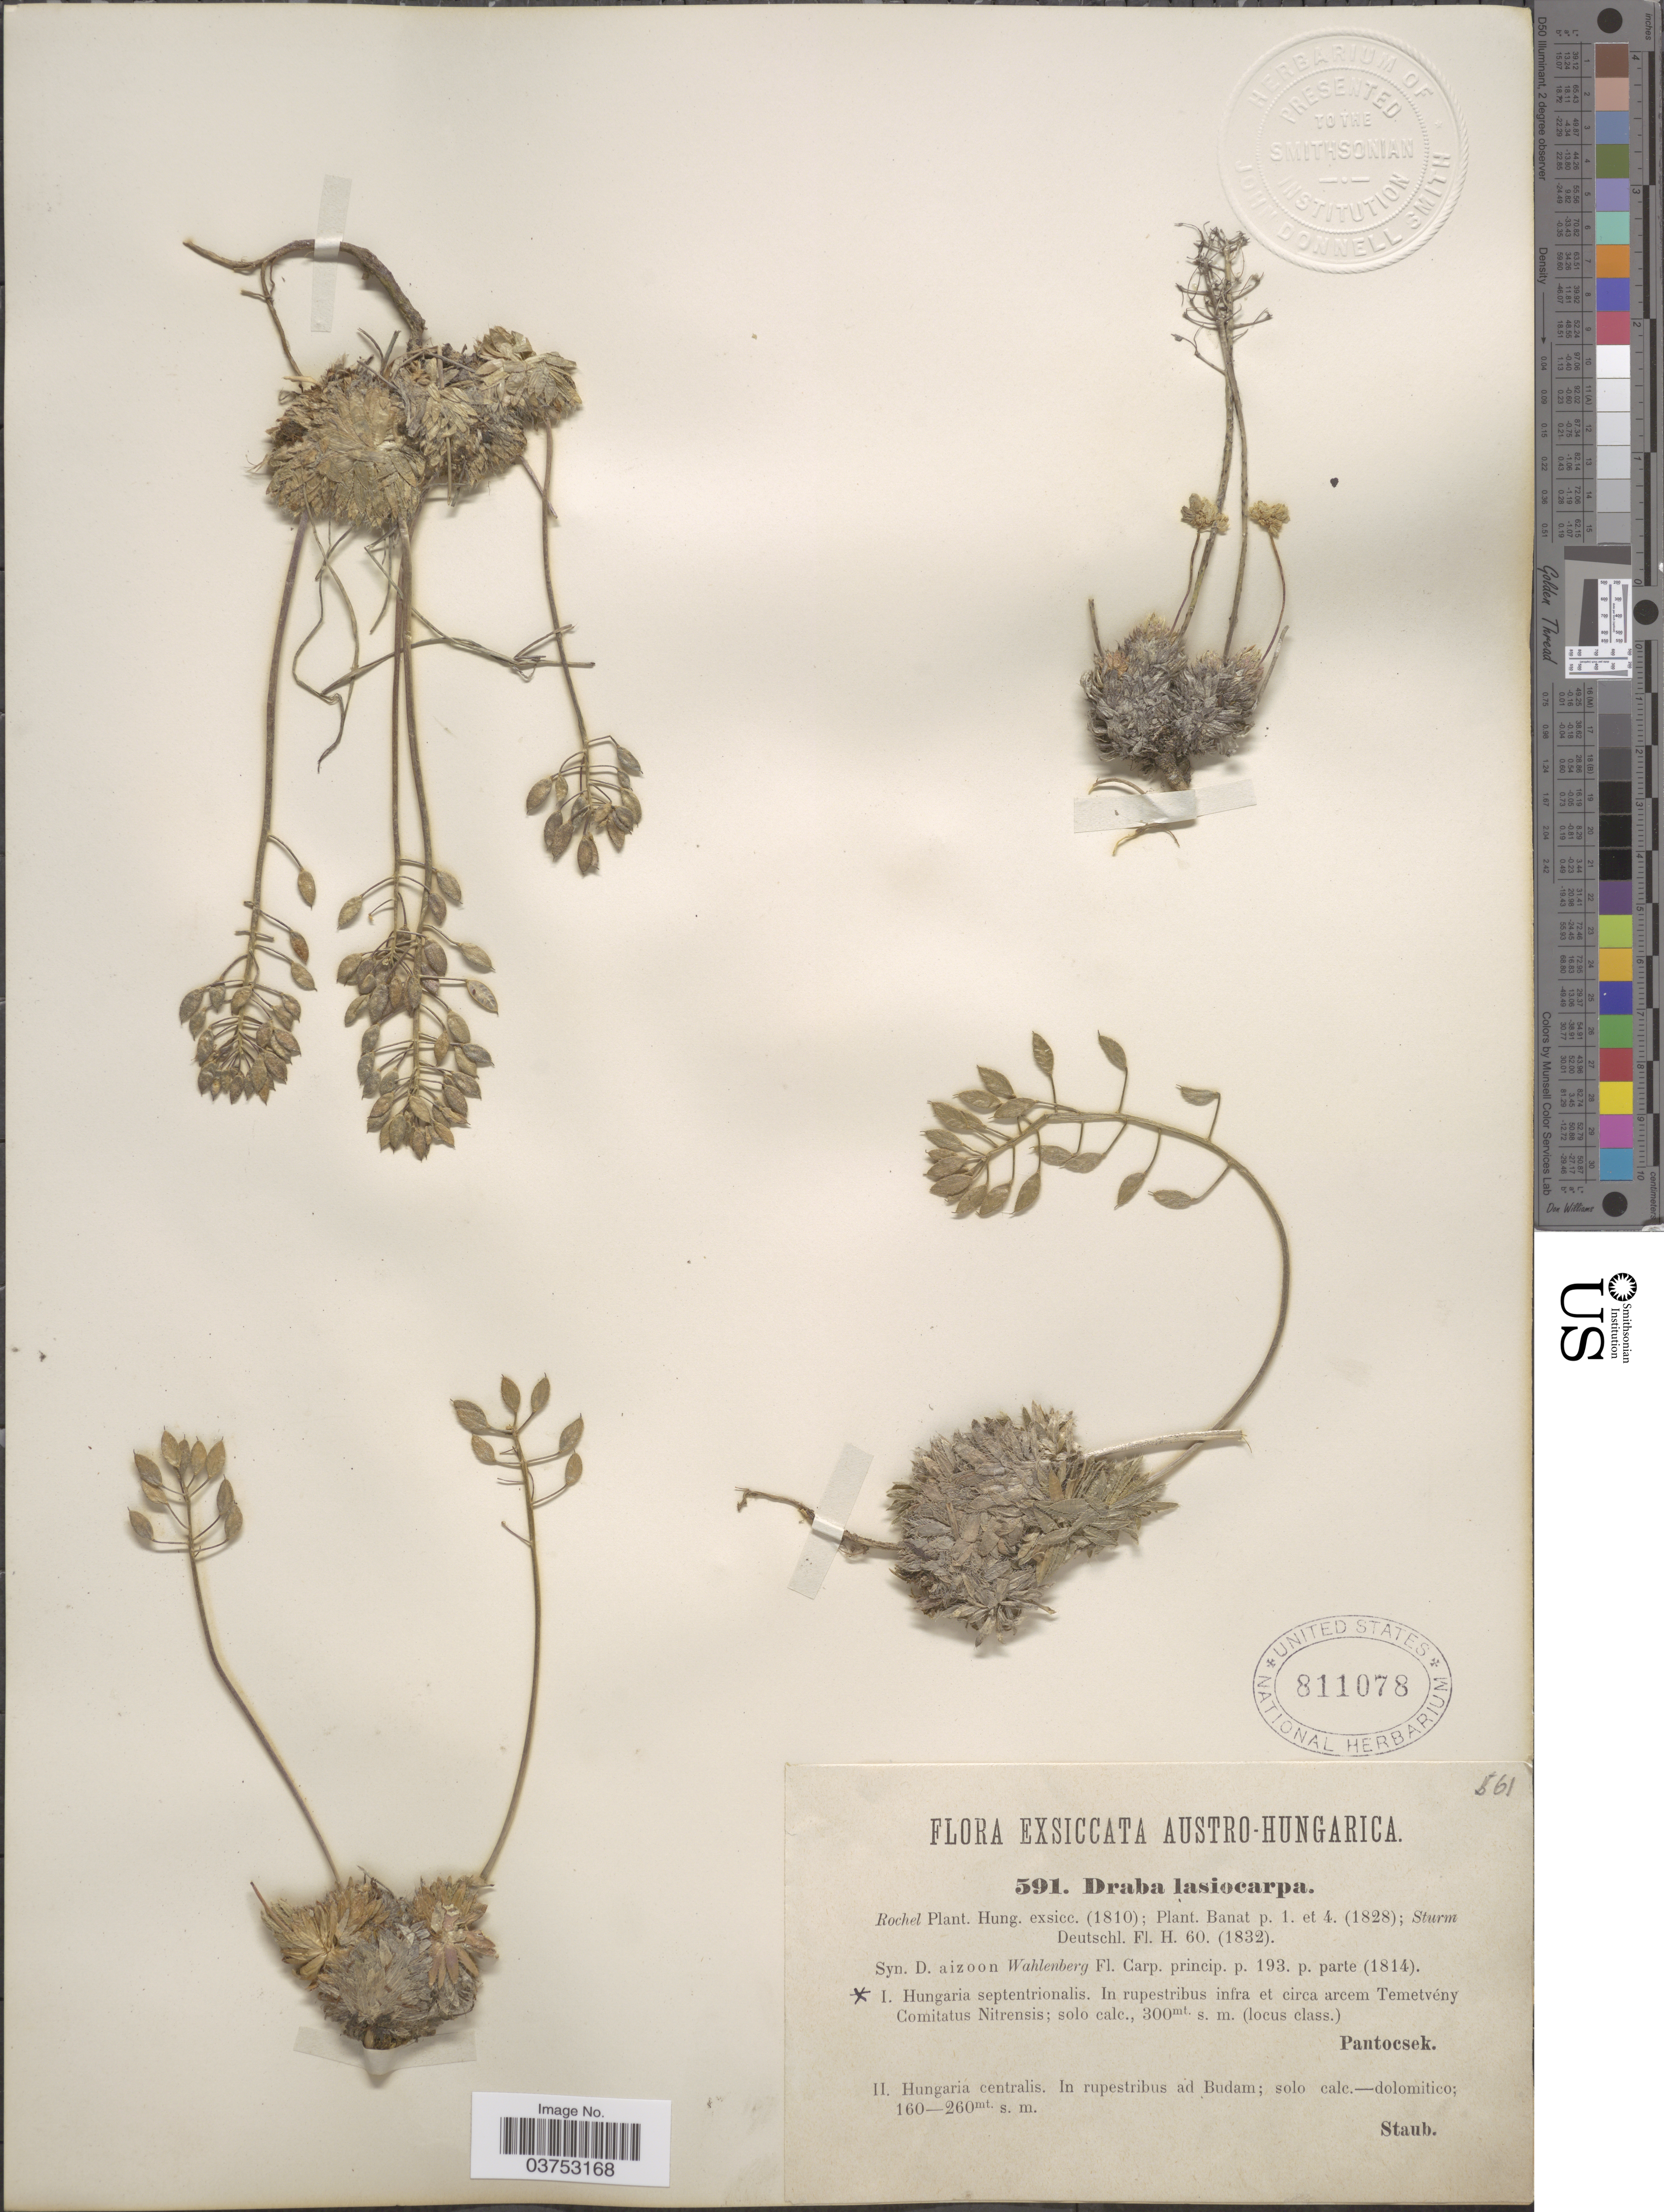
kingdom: Plantae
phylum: Tracheophyta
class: Magnoliopsida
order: Brassicales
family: Brassicaceae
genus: Draba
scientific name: Draba lasiocarpa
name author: Rochel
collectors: Pantocsek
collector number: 591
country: Hungary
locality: Austro-Hungarica. Hungaria septentrionalis. In rupestribus infra et circa arcem Temetvény Comitalus Nitrensis.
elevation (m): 300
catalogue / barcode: US 811078